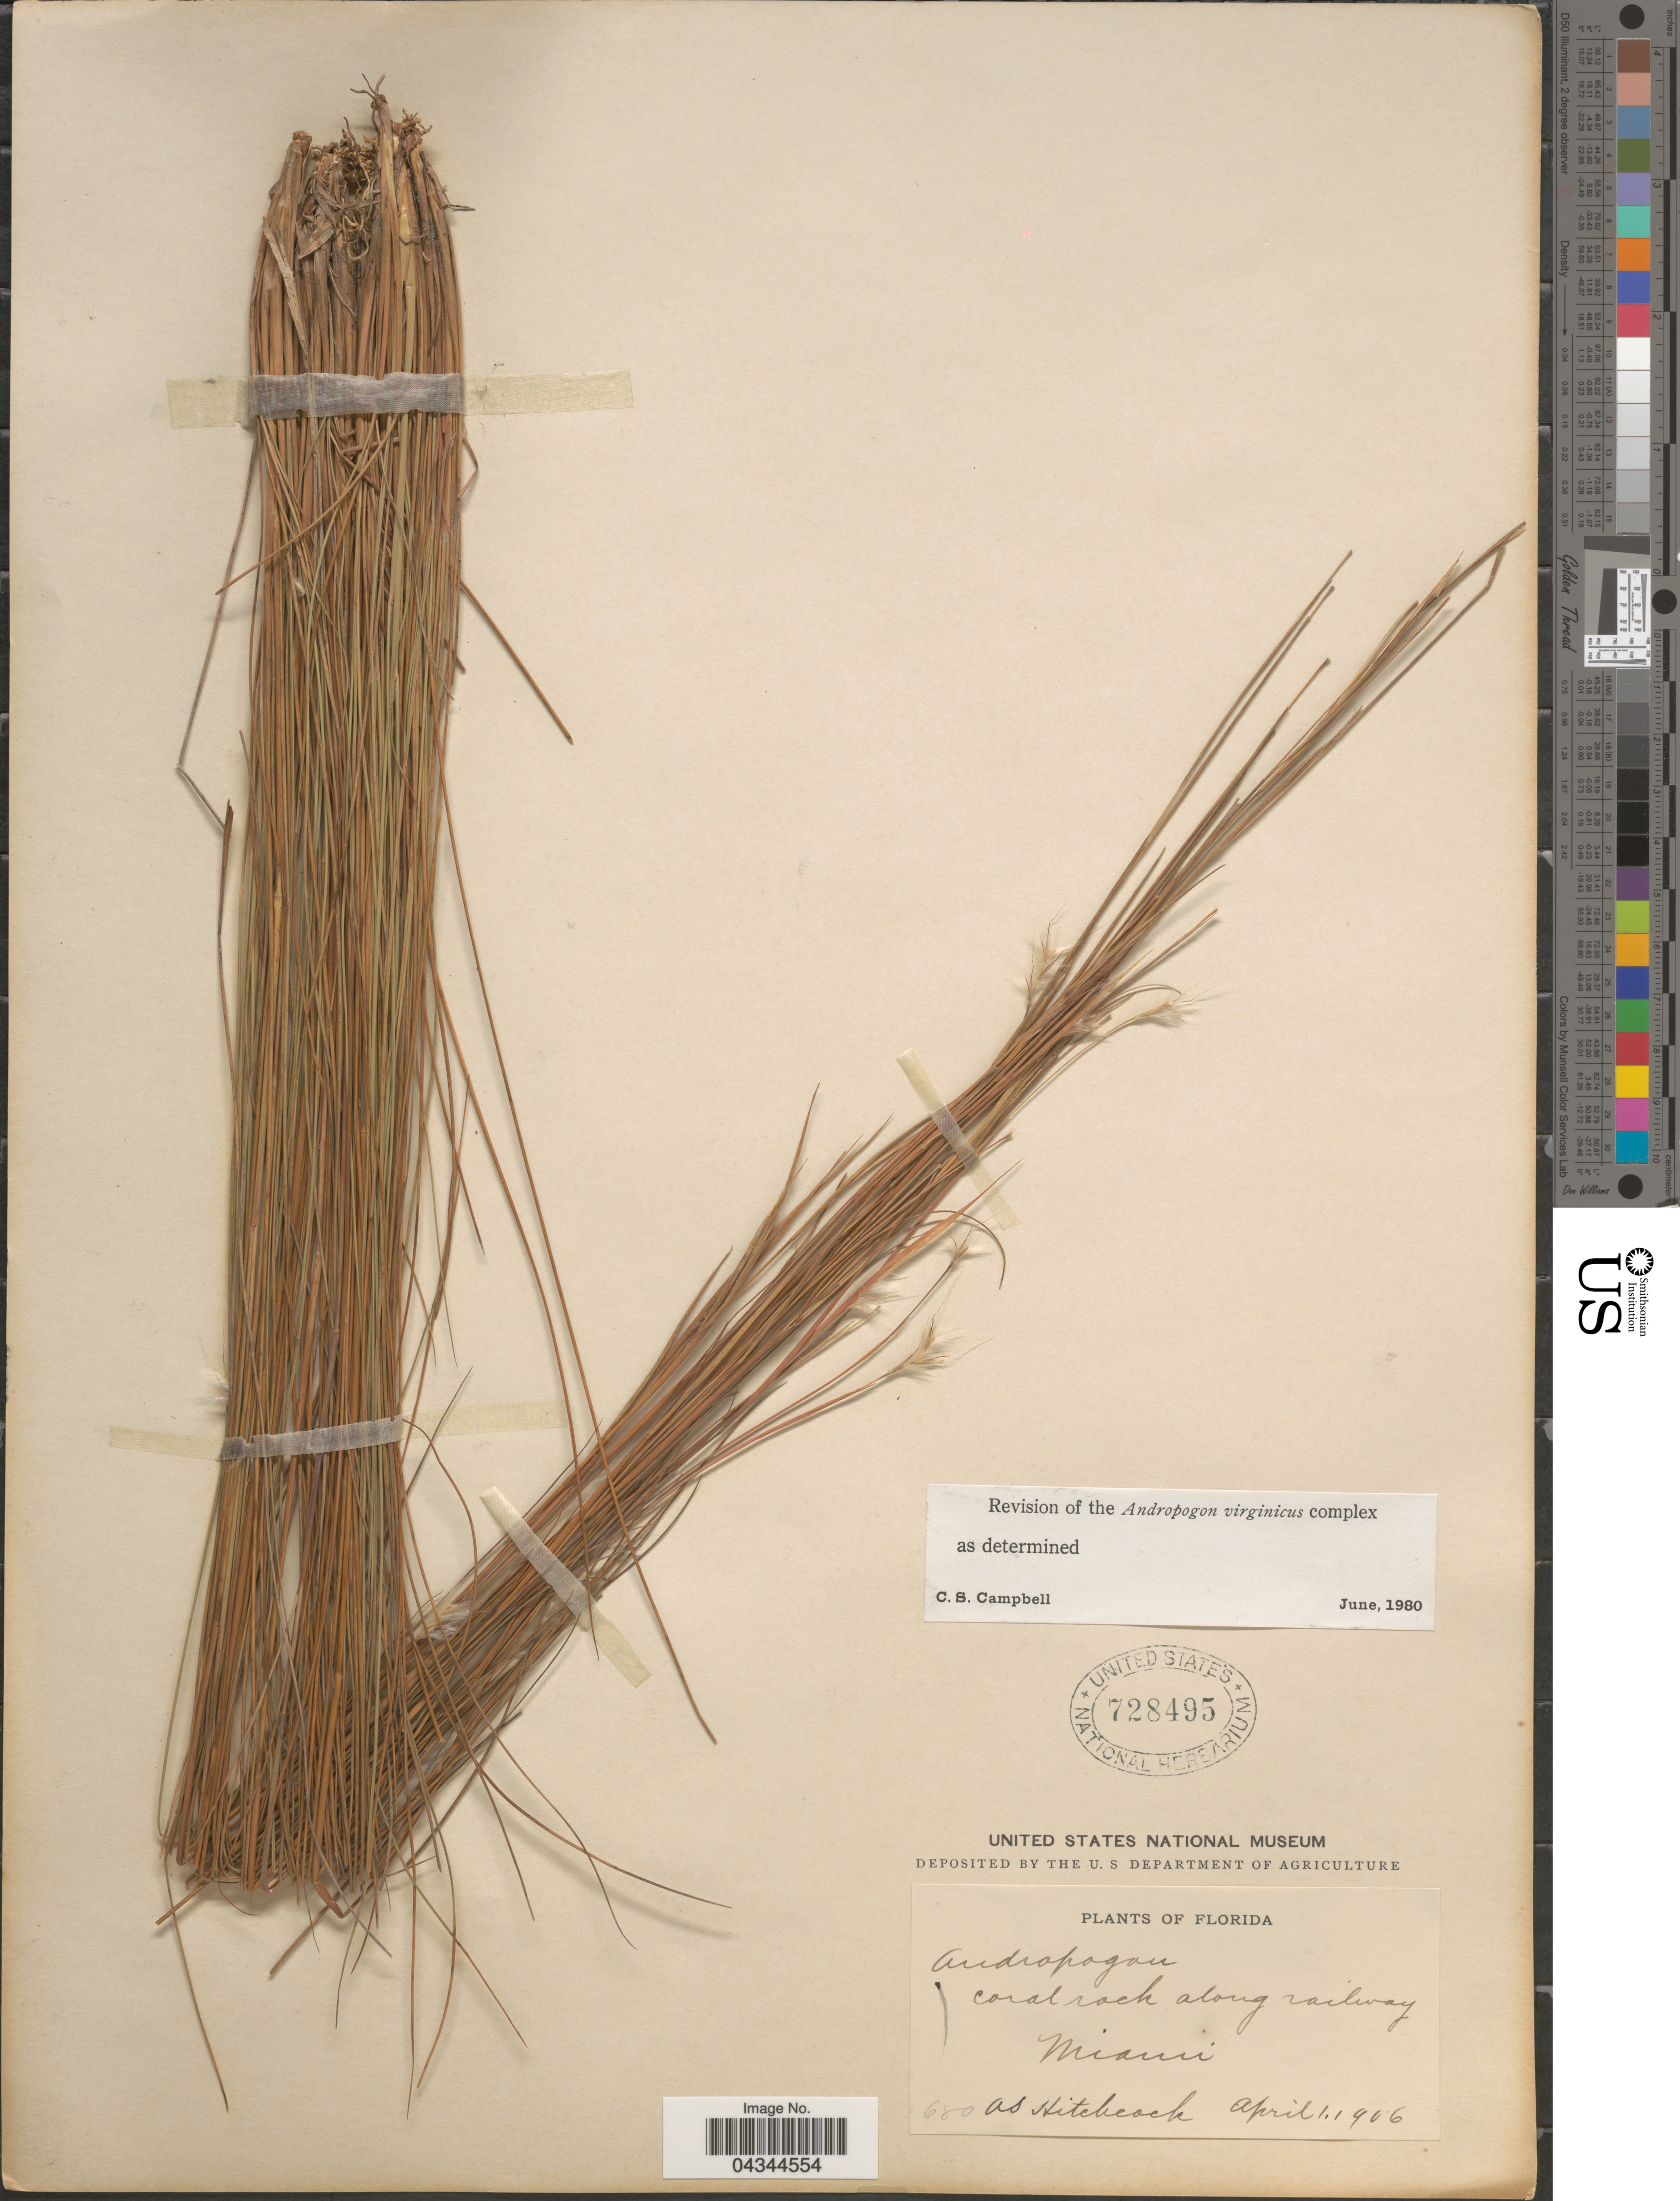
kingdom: Plantae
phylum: Tracheophyta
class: Liliopsida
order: Poales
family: Poaceae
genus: Andropogon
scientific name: Andropogon sp.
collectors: A. S. Hitchcock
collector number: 680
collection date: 1906-04-01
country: United States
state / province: Florida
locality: Along railway. Miami.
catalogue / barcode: US 728495